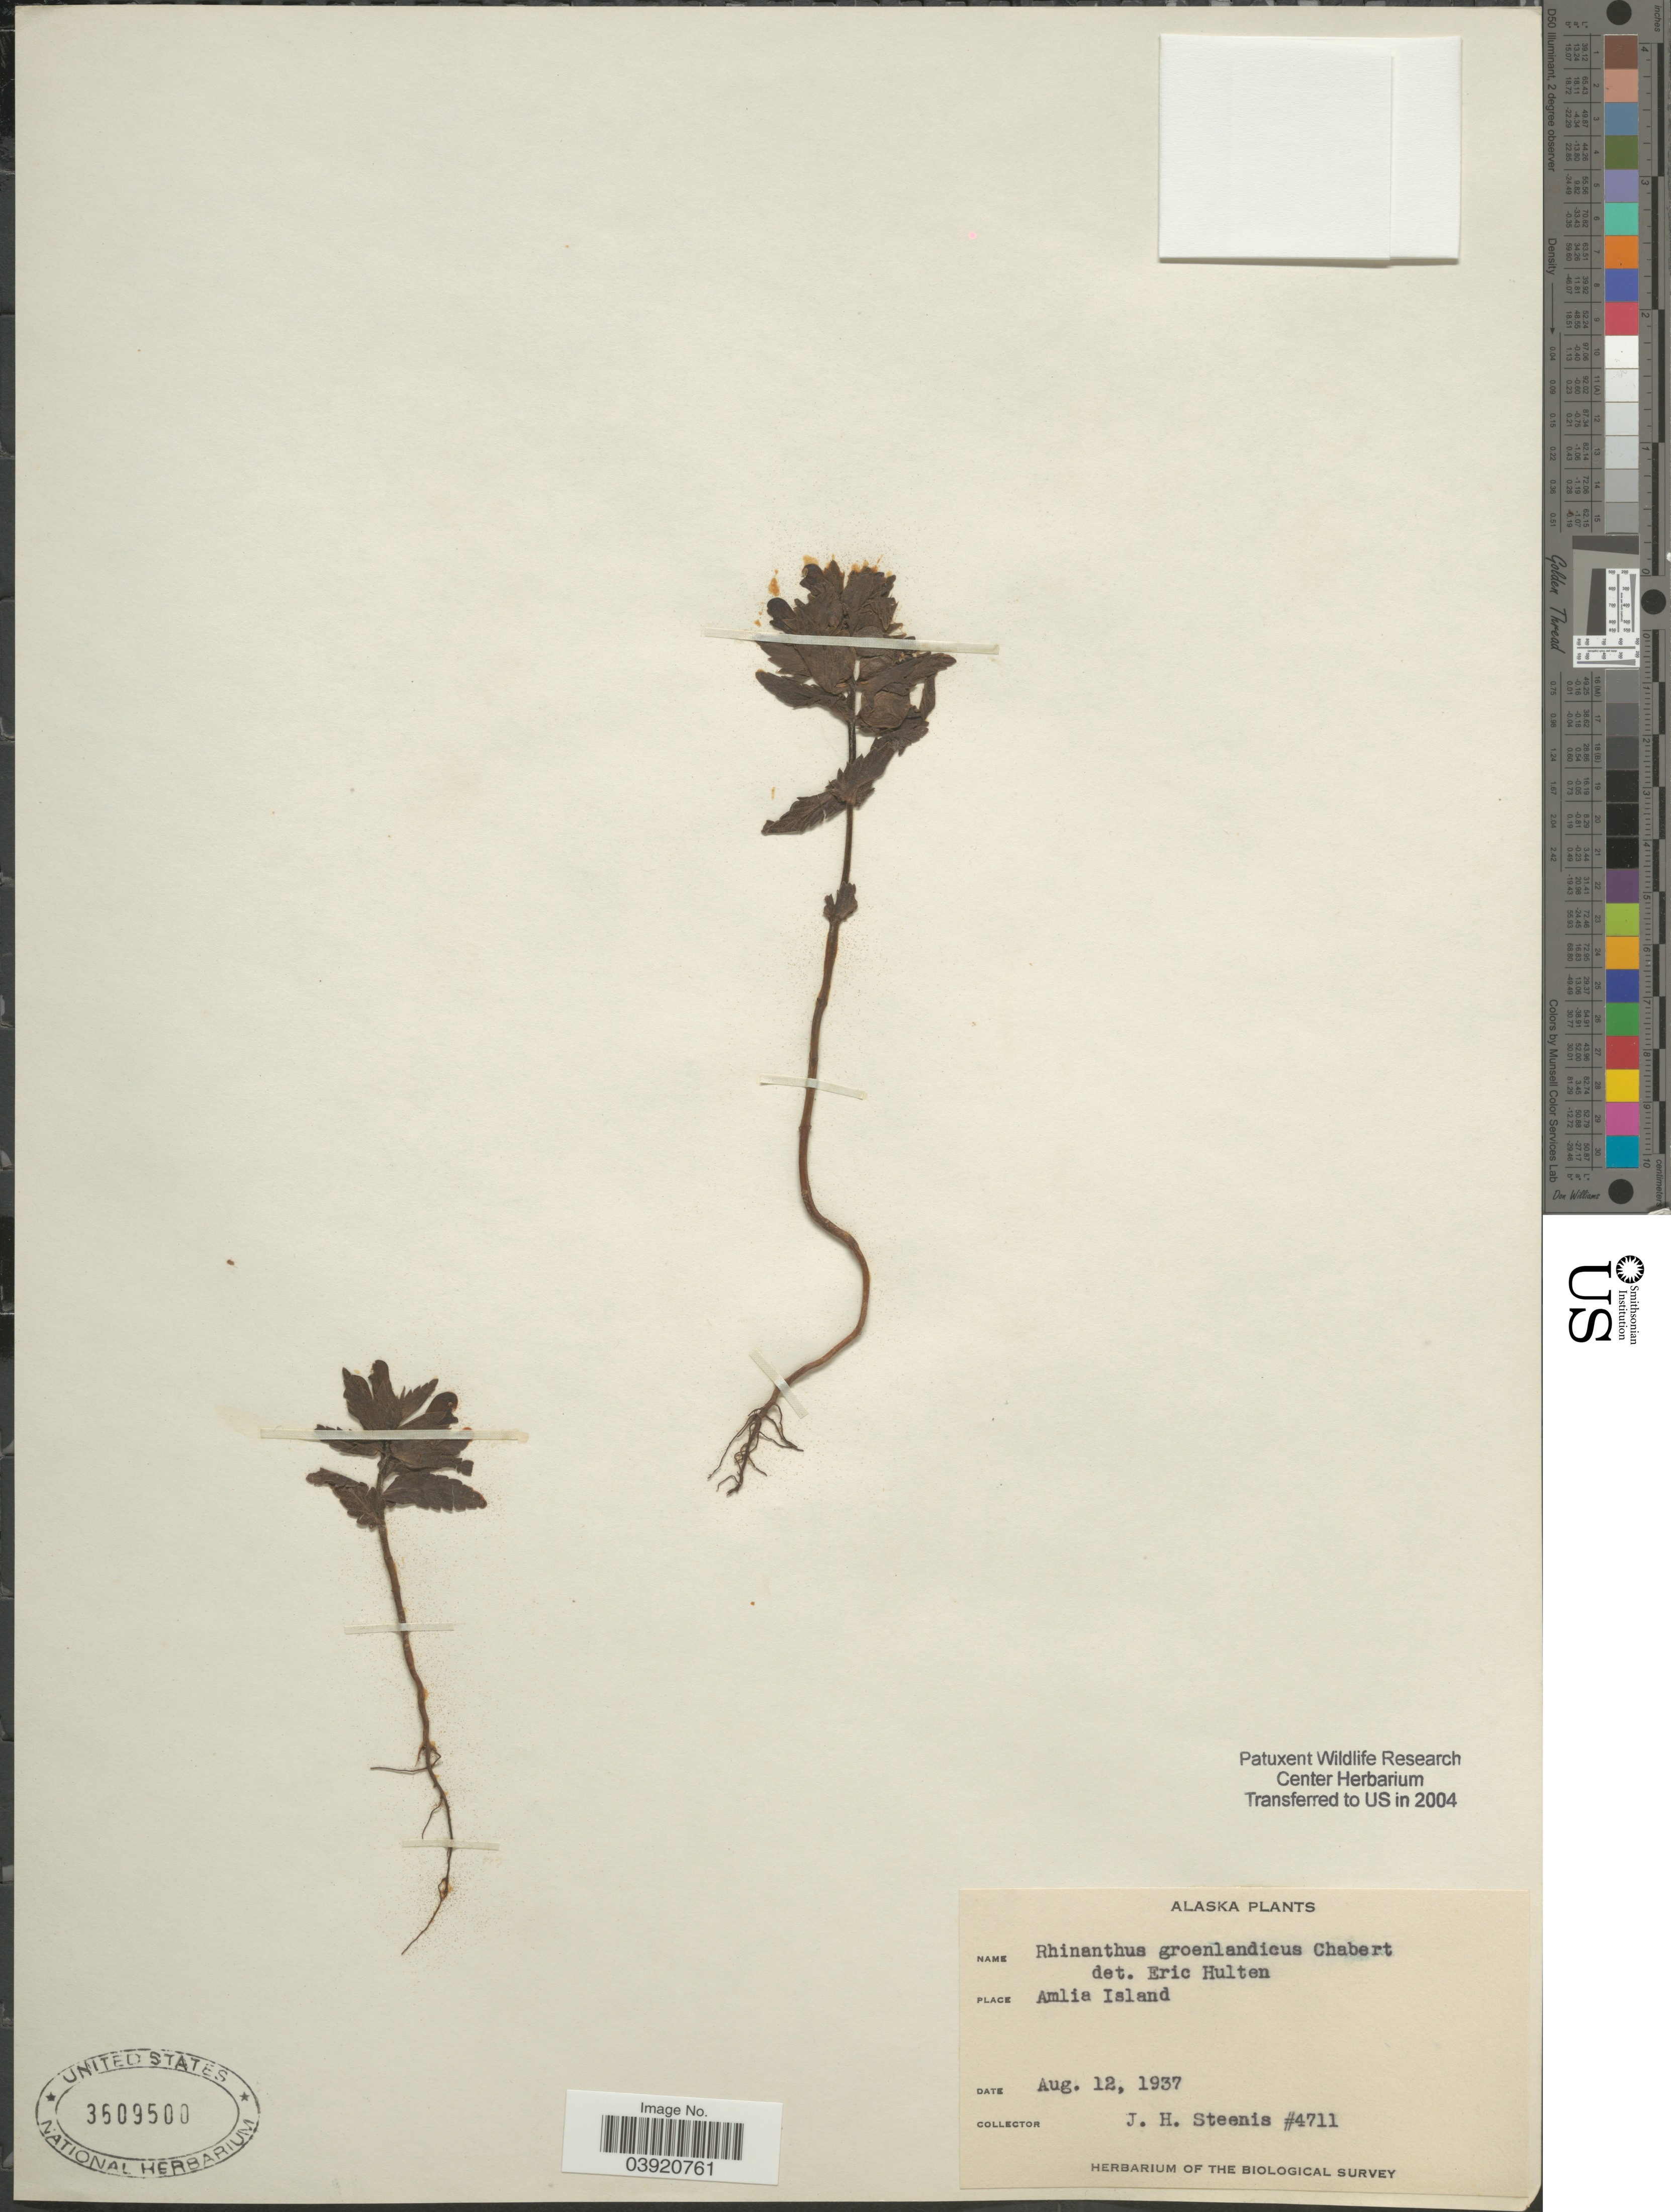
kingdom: Plantae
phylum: Tracheophyta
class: Magnoliopsida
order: Lamiales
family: Orobanchaceae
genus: Rhinanthus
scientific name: Rhinanthus groenlandicus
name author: Chabert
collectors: J. H. Steenis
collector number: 4711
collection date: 1937-08-12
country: United States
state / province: Alaska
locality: Amlia Island.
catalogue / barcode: US 3609500